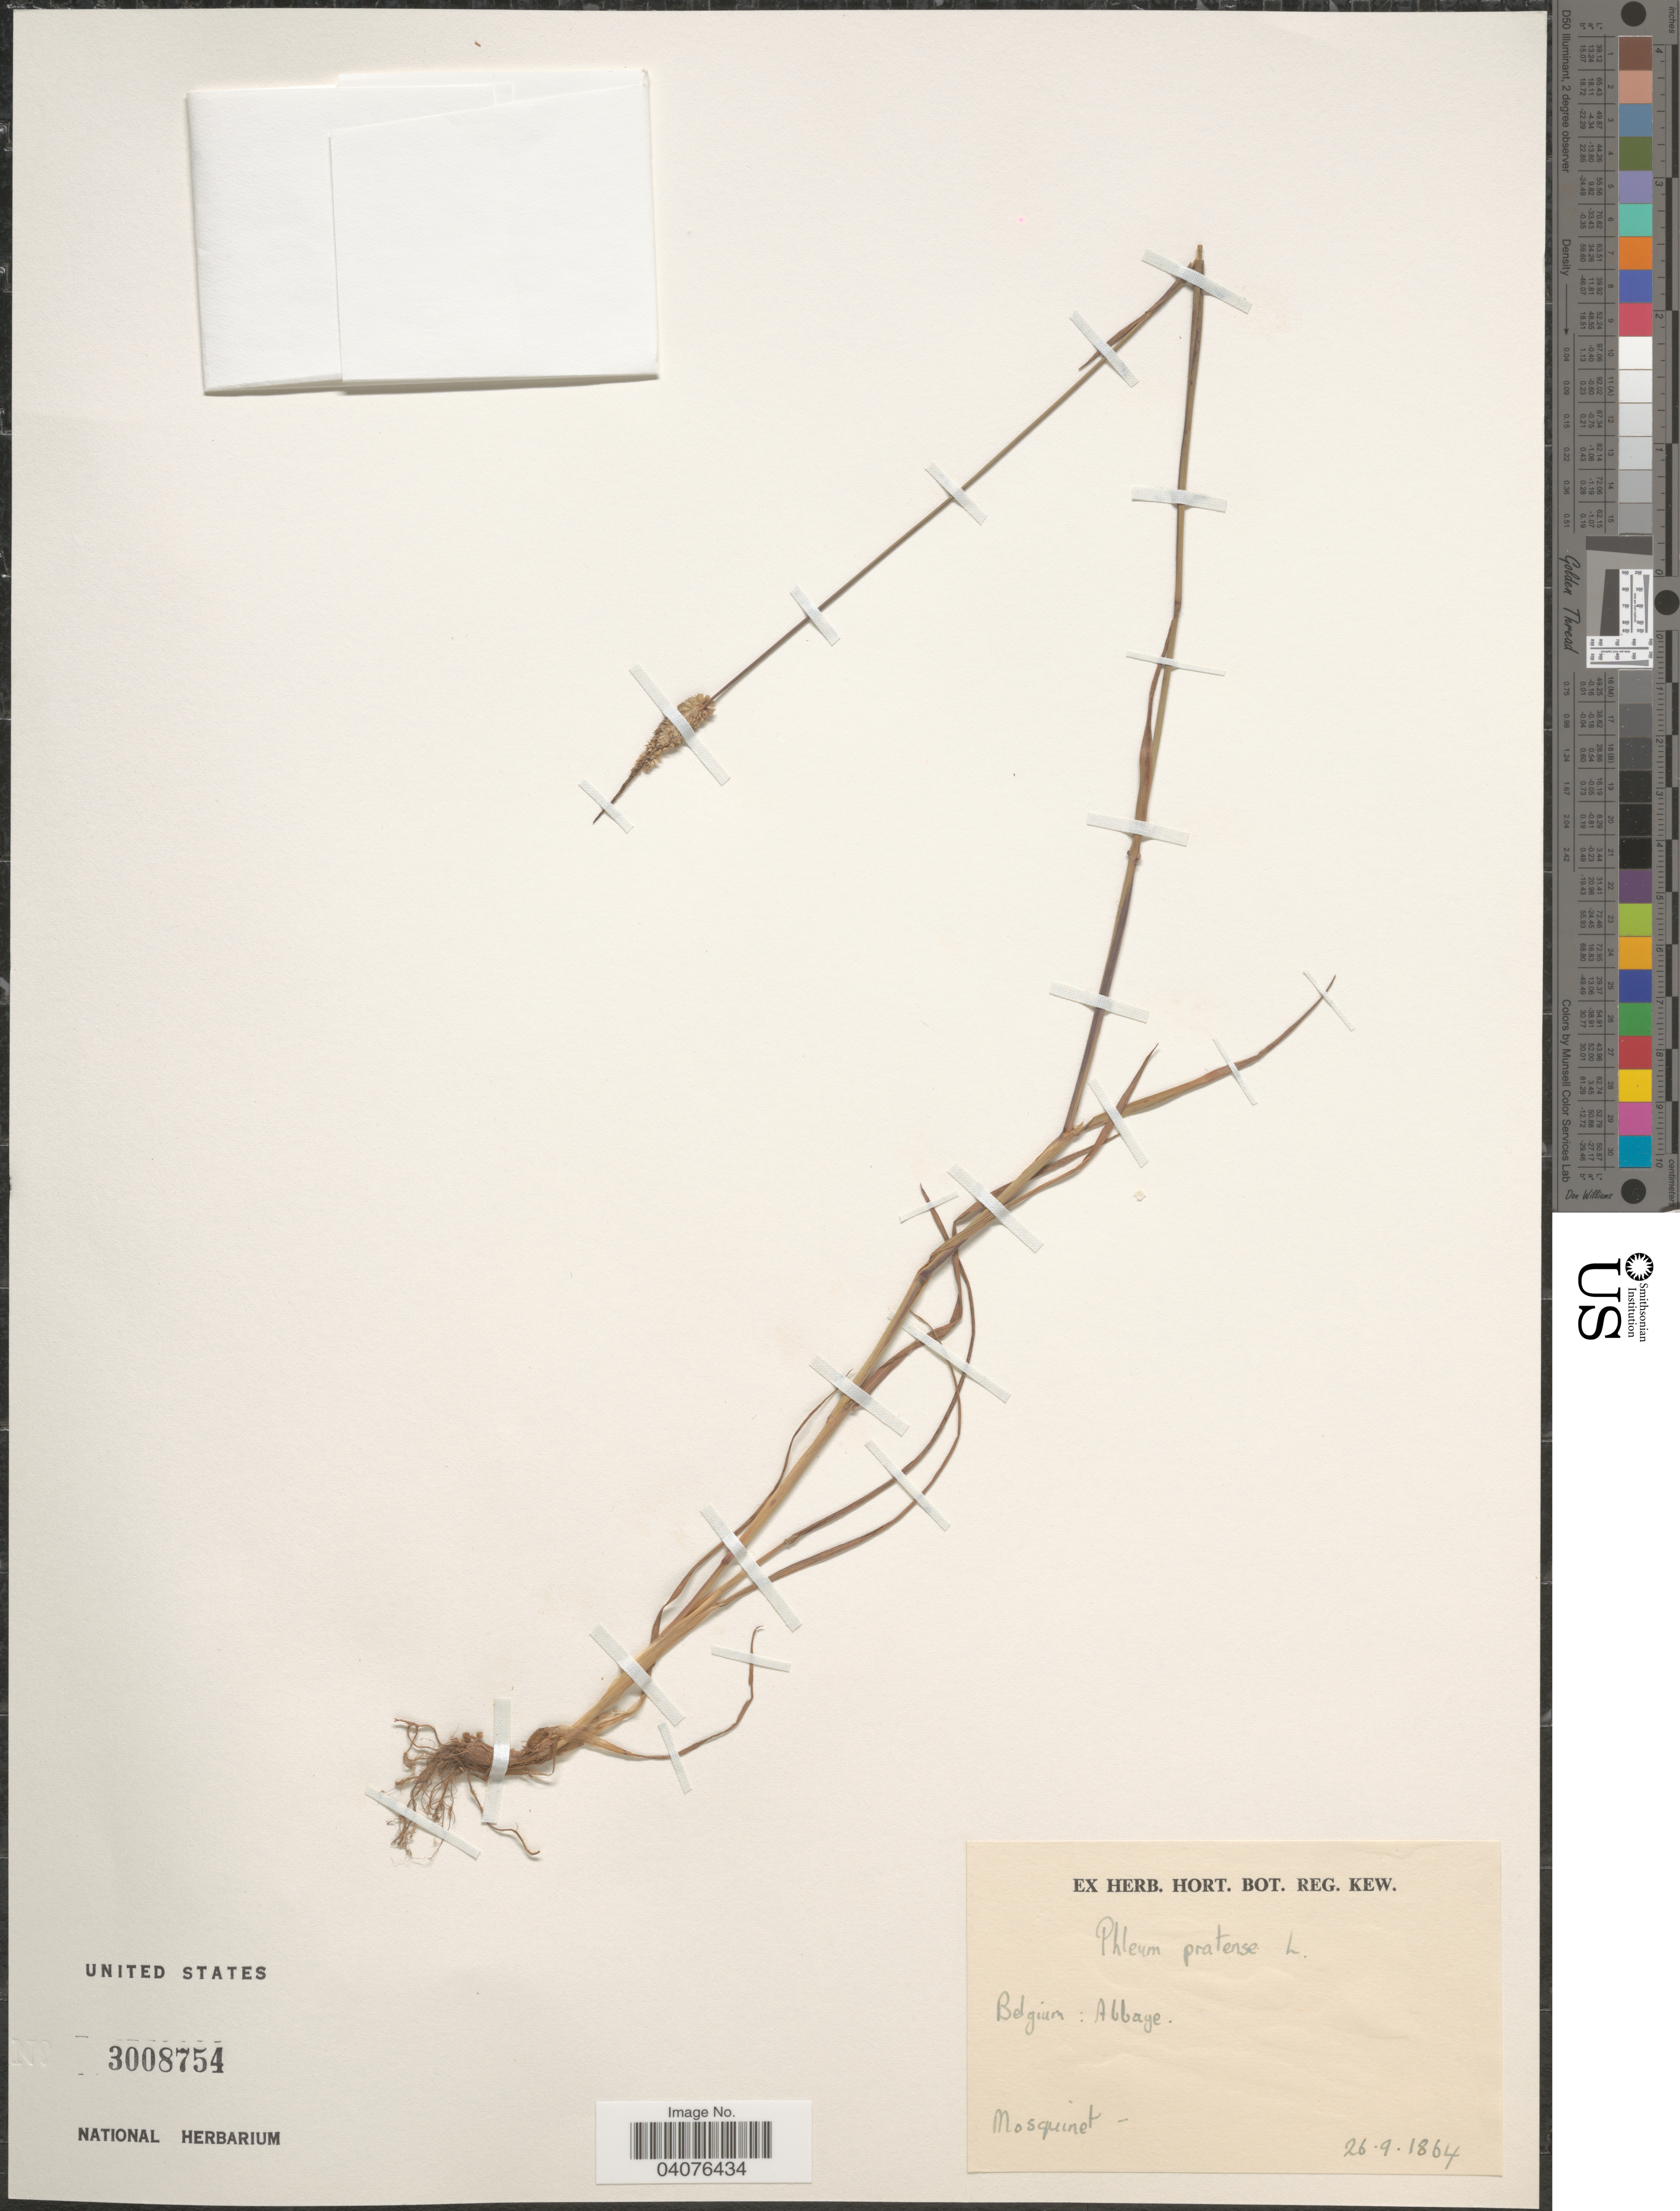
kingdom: Plantae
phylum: Tracheophyta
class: Liliopsida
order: Poales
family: Poaceae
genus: Phleum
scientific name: Phleum pratense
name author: L.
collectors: Mosquinet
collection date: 1864-09-26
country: Belgium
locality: Abbaye.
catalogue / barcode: US 3008754